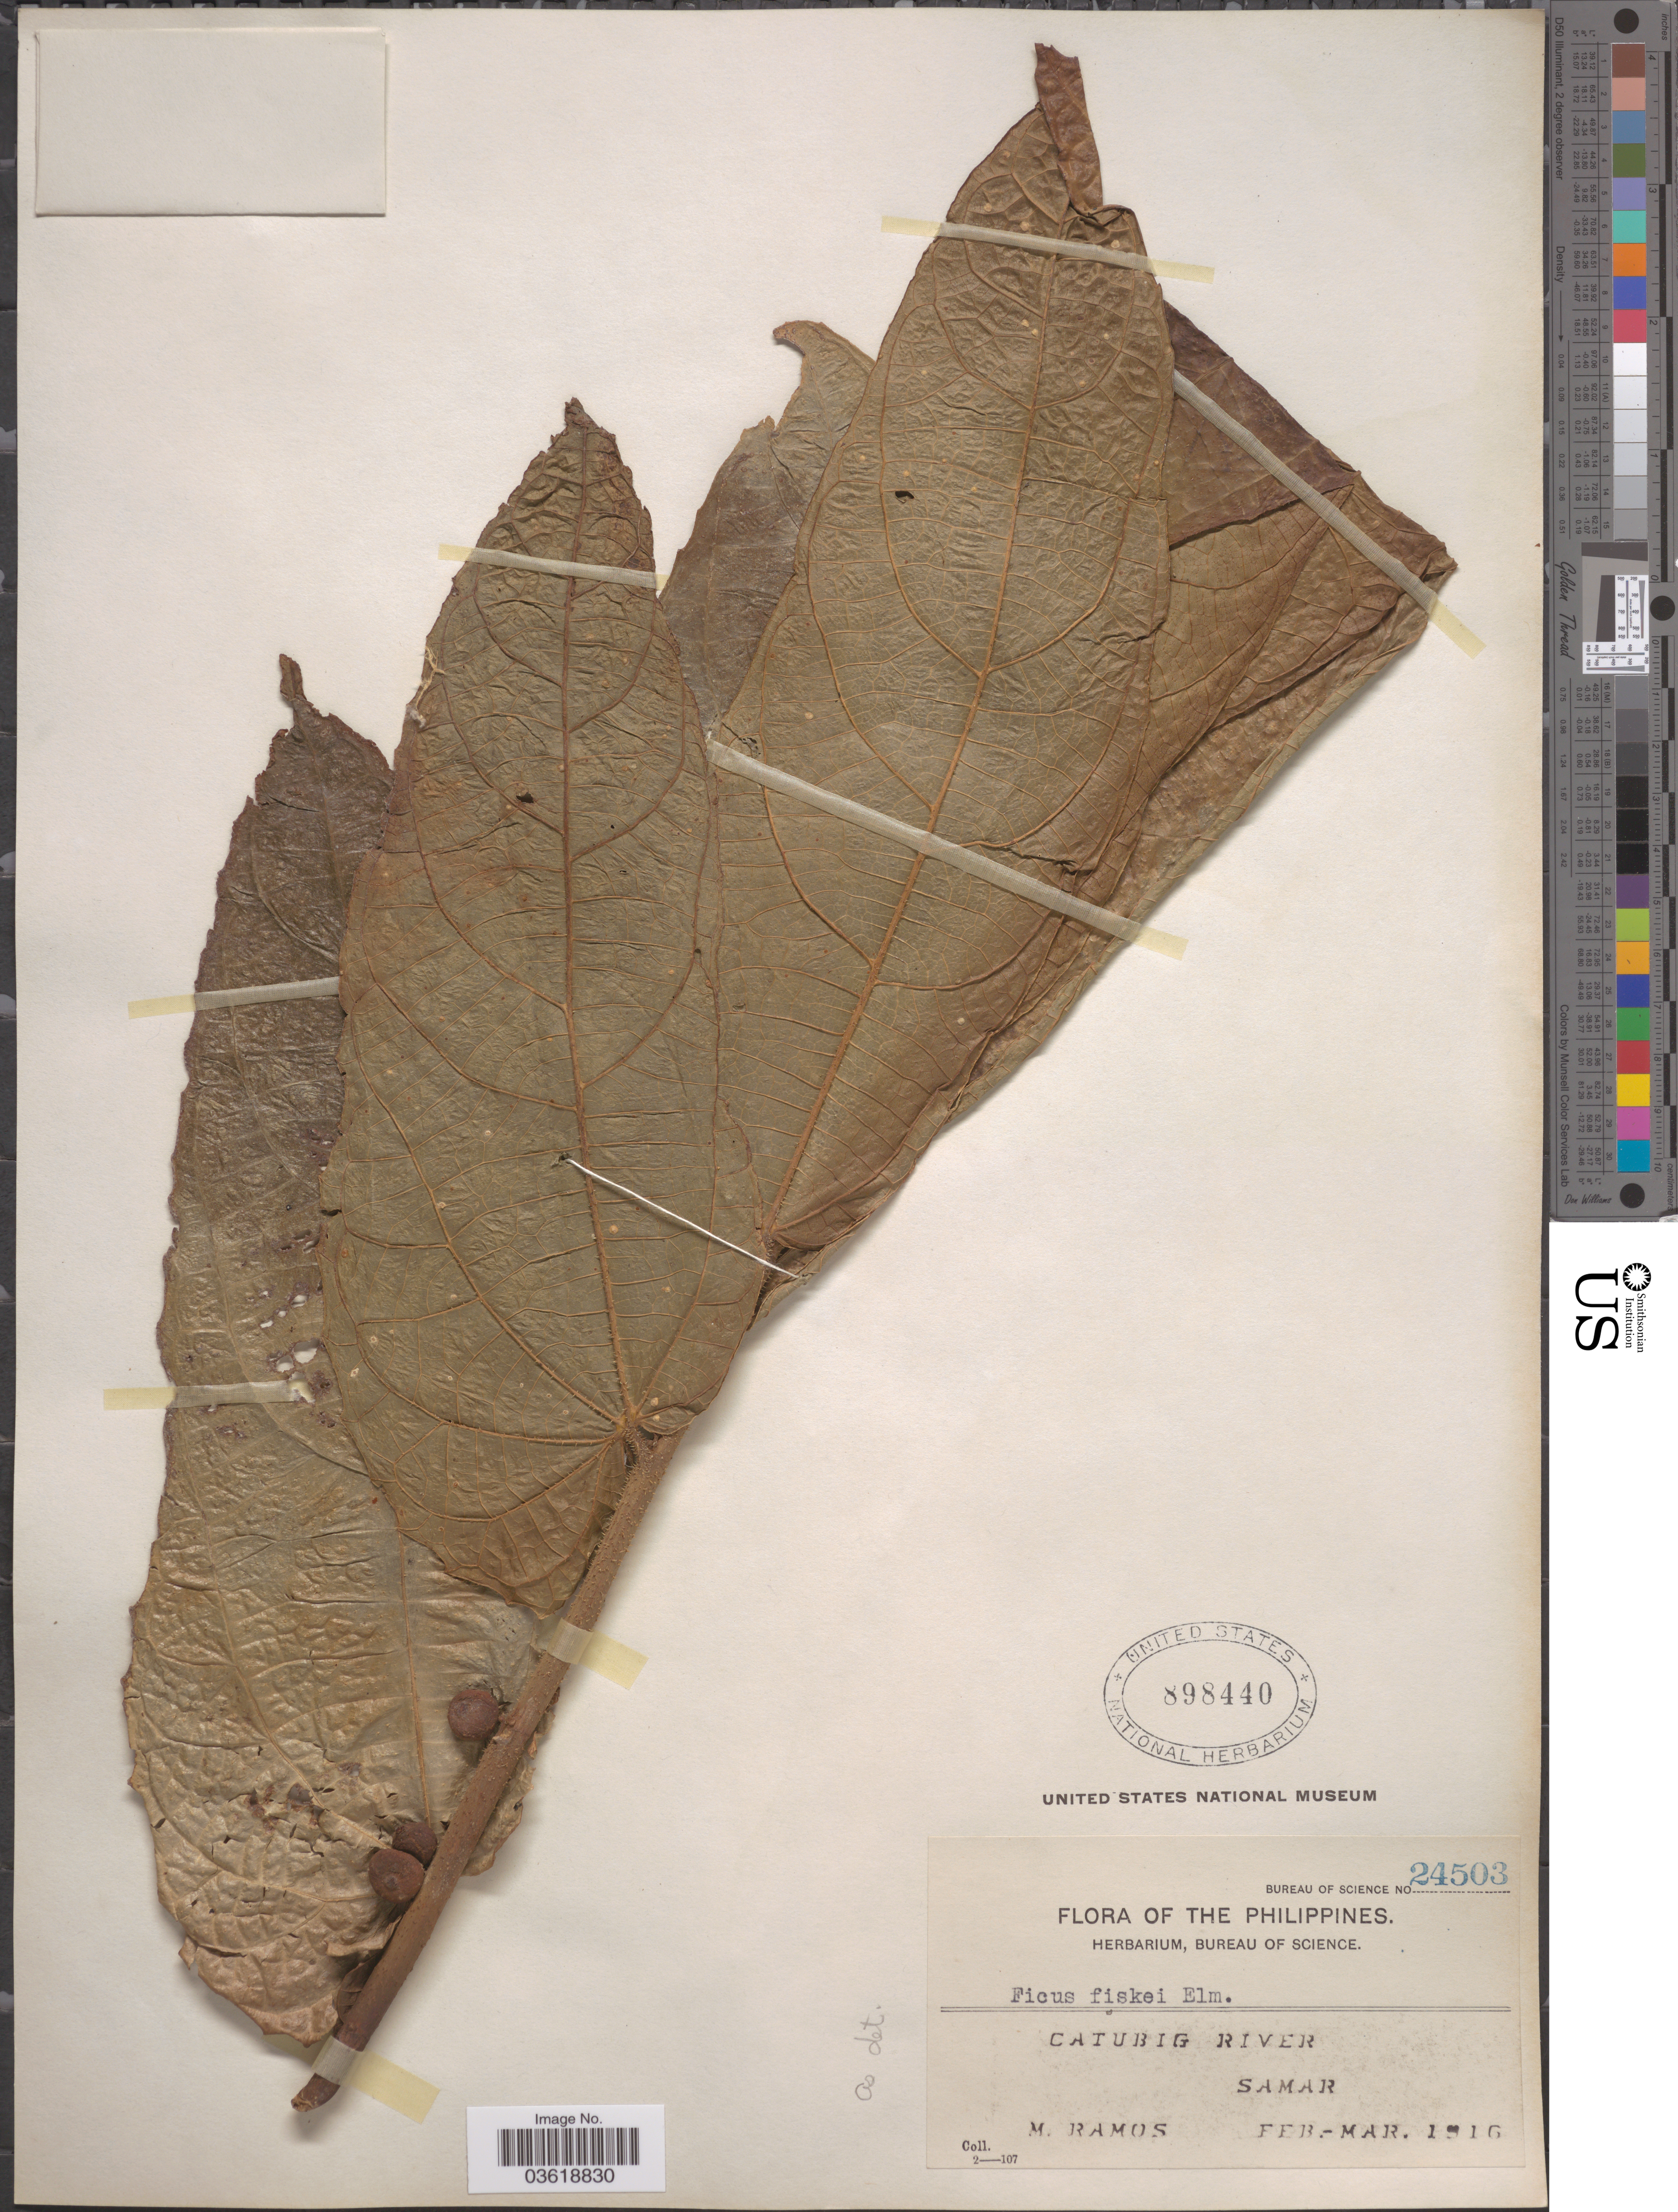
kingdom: Plantae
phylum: Tracheophyta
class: Magnoliopsida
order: Rosales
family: Moraceae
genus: Ficus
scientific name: Ficus fiskei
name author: Elmer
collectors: M. Ramos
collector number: Bureau of Science 24503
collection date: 1916-02/1916-03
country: Philippines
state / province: Eastern Visayas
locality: Catubig River. Samar.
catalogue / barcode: US 898440